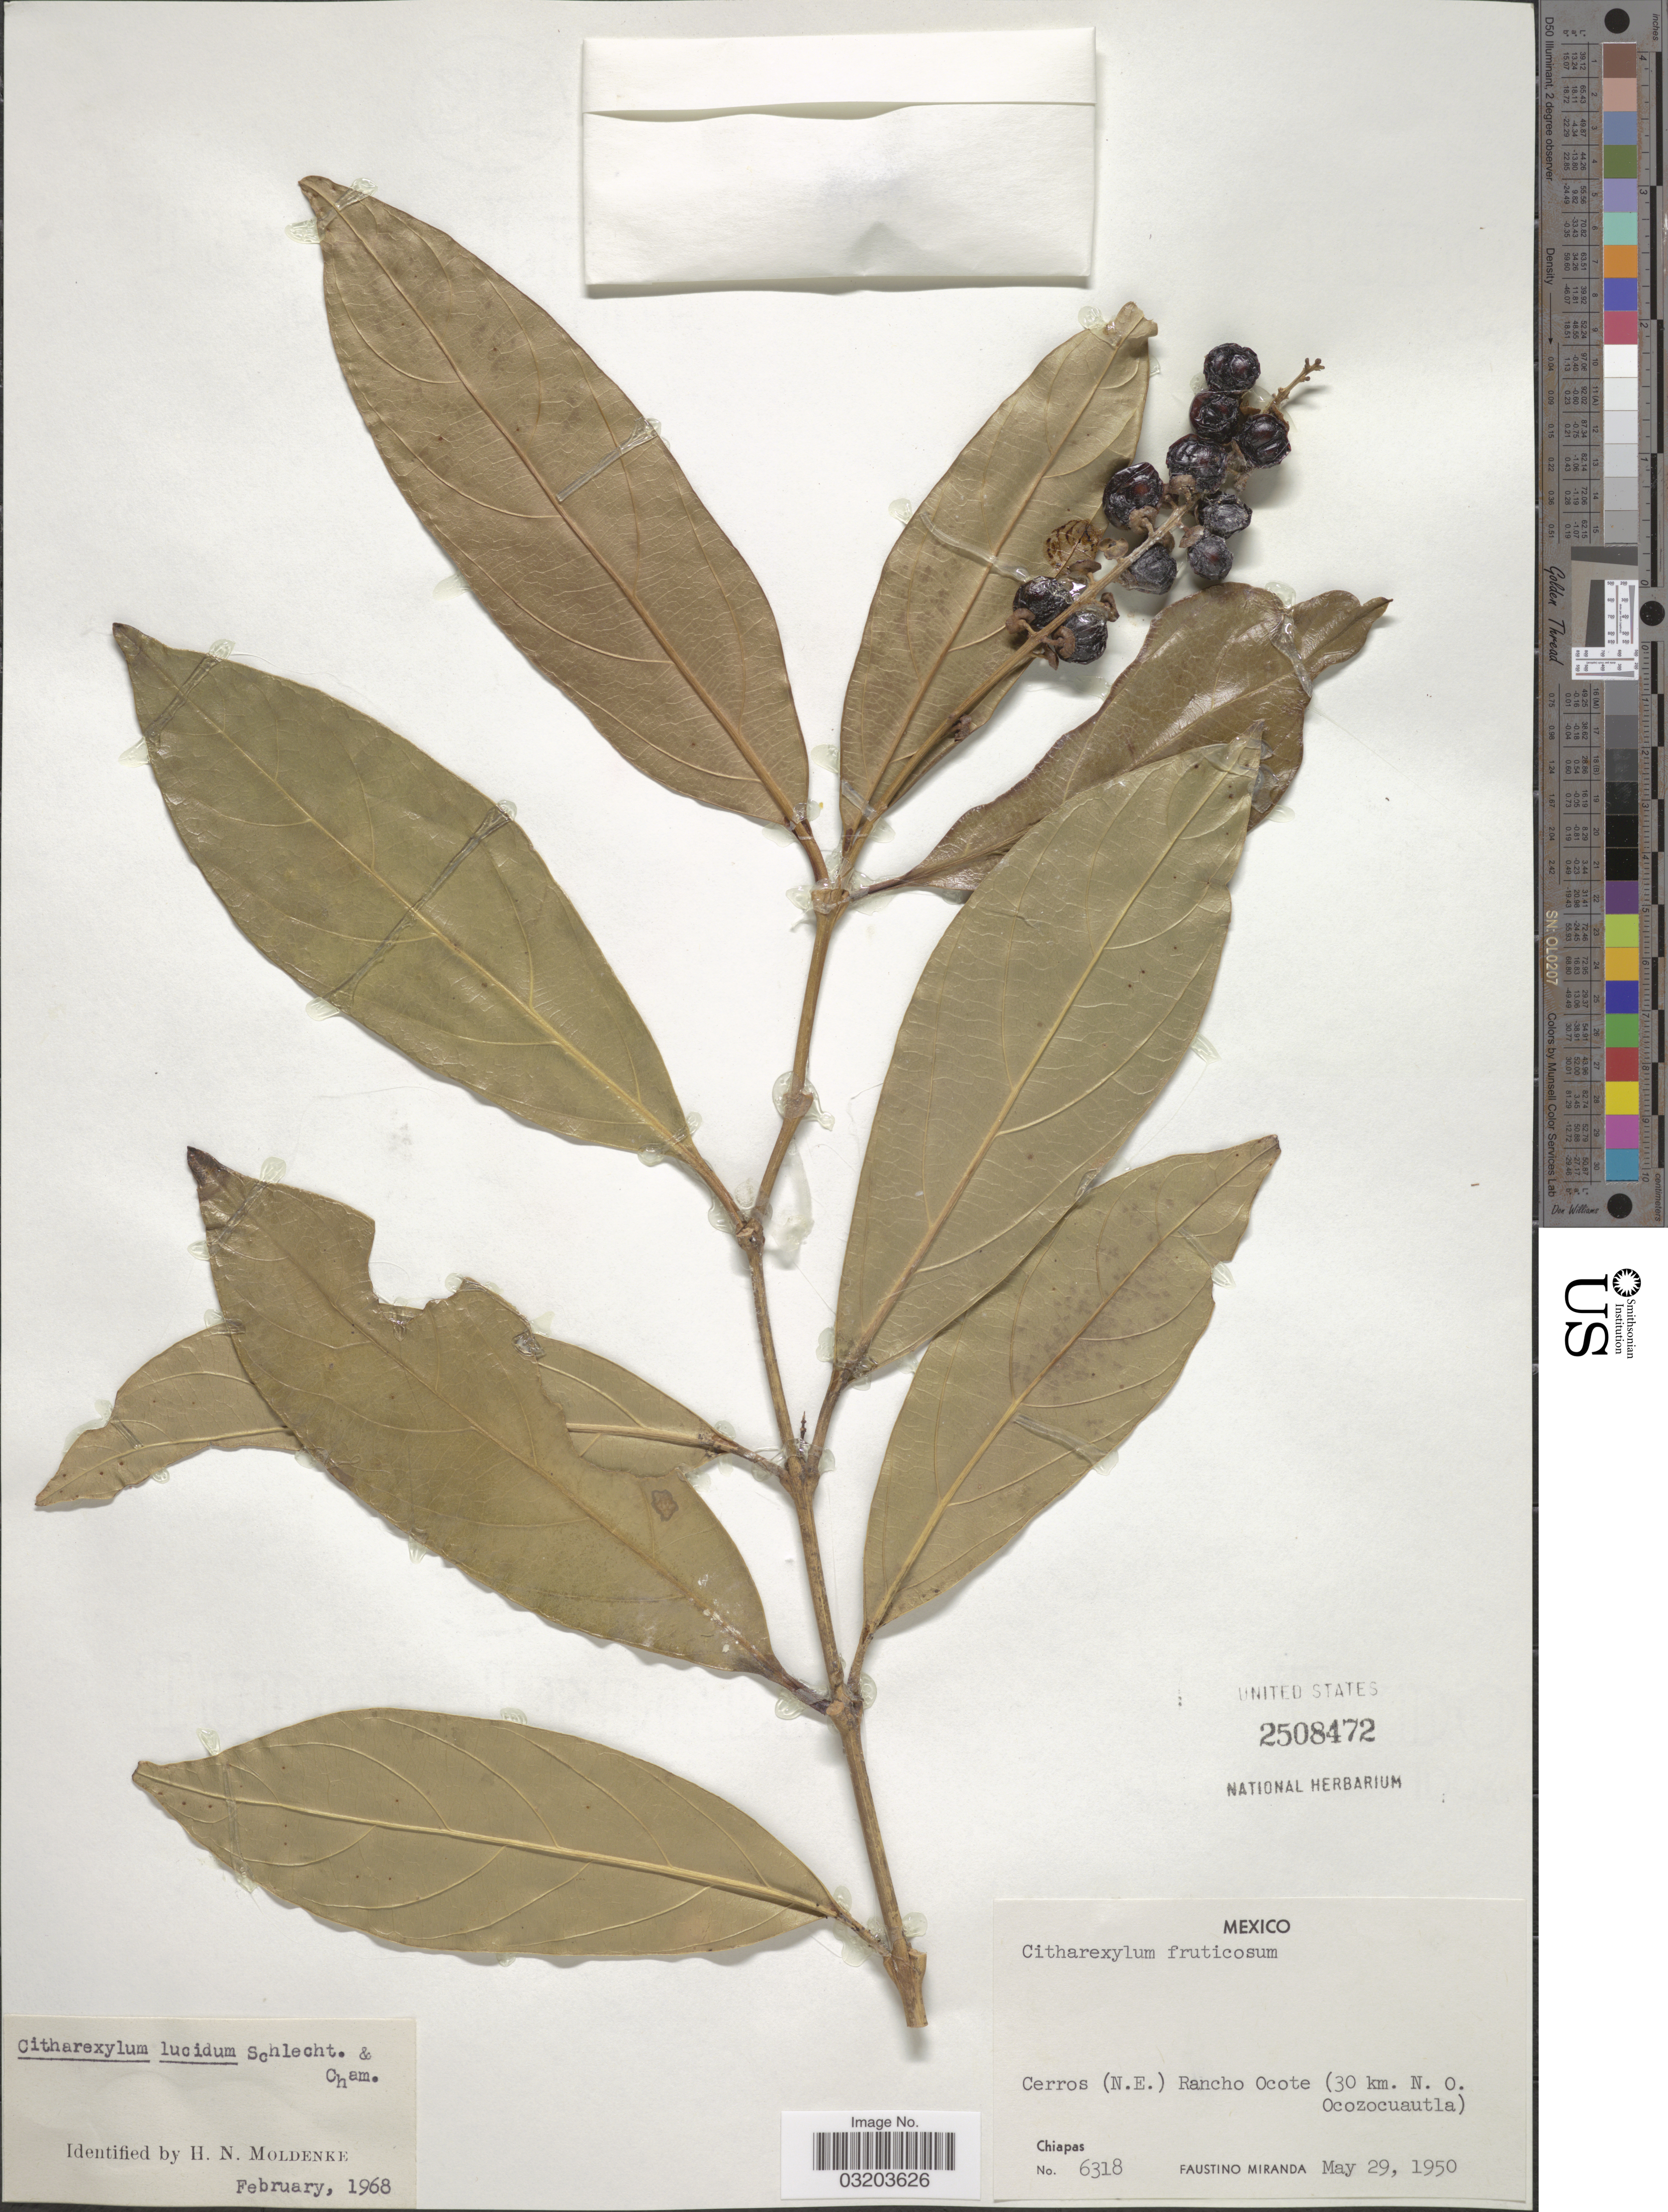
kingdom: Plantae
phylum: Tracheophyta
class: Magnoliopsida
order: Lamiales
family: Verbenaceae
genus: Citharexylum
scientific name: Citharexylum lucidum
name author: Cham. & Schltdl.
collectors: F. Miranda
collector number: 6318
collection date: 1950-05-29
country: Mexico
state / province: Chiapas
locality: Cerros (N.E.) Rancho Ocote (30 km. N. O. Ocozocuautla).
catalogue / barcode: US 2508472